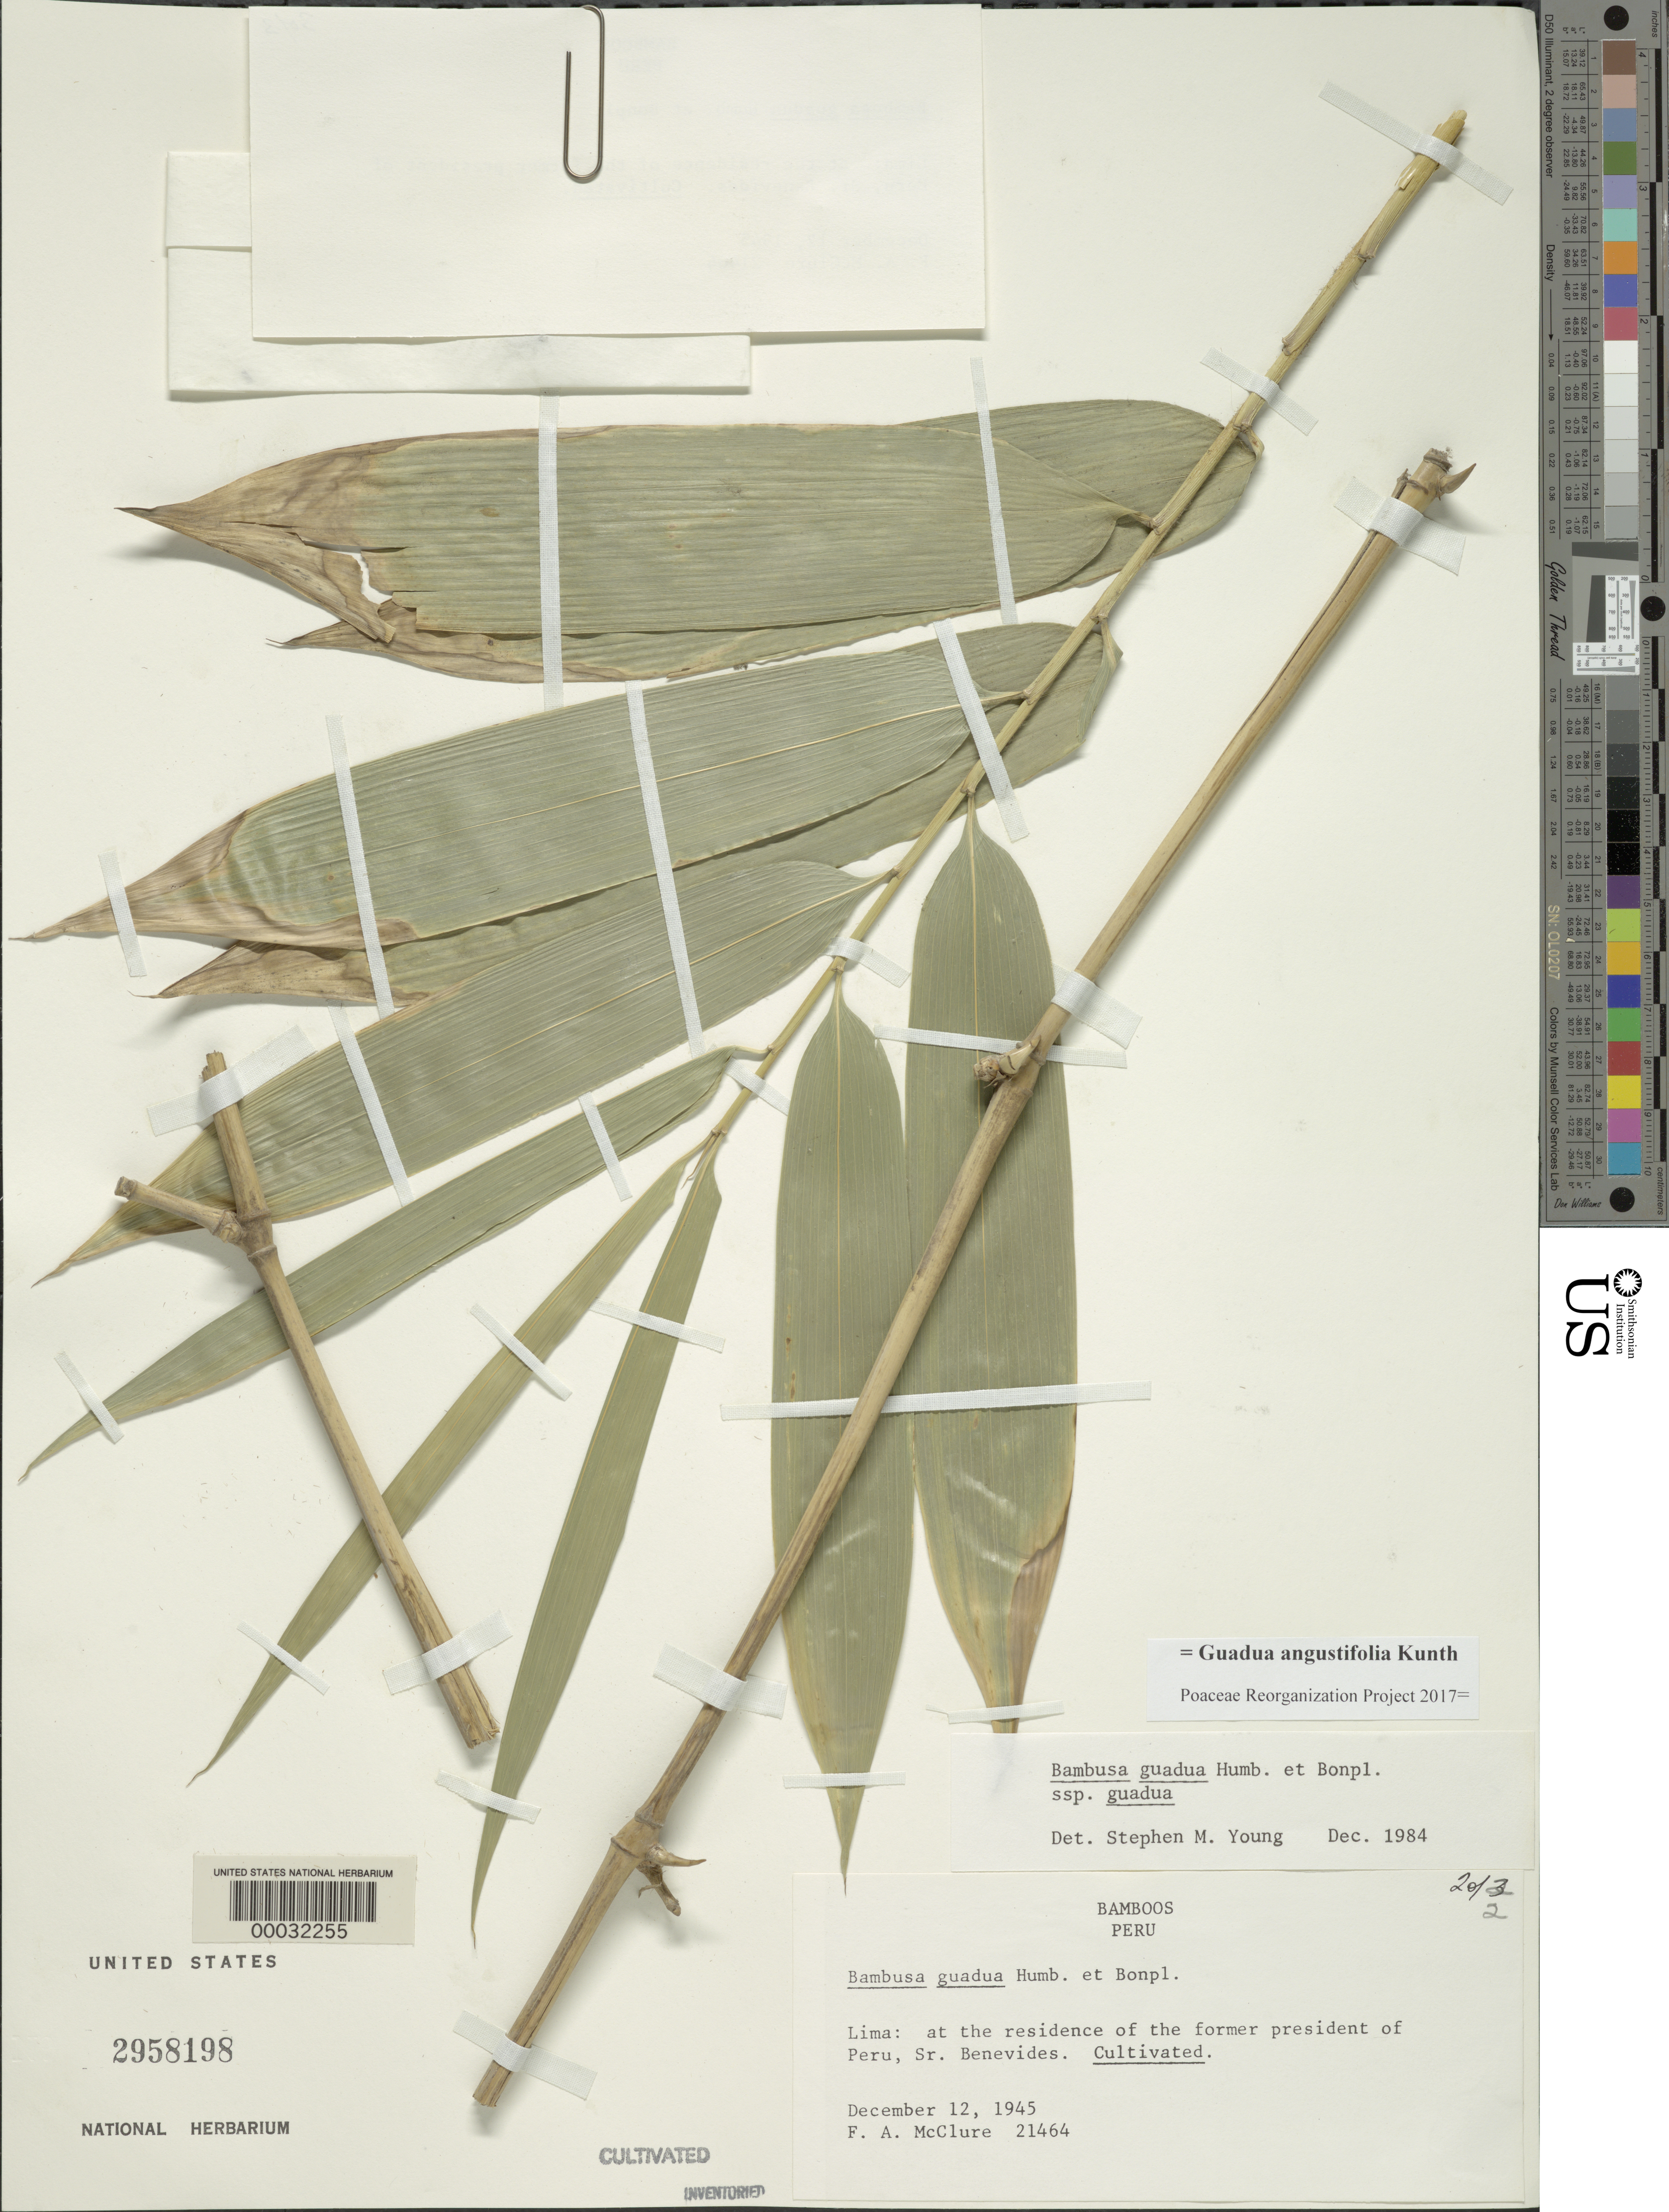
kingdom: Plantae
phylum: Tracheophyta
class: Liliopsida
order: Poales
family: Poaceae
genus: Guadua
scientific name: Guadua angustifolia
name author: Kunth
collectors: F. A. McClure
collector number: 21464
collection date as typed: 12 Dec 1945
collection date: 1945-12-12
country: Peru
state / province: Lima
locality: At the residence of the former president of Peru, Sr. Benevides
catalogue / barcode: US 2958198